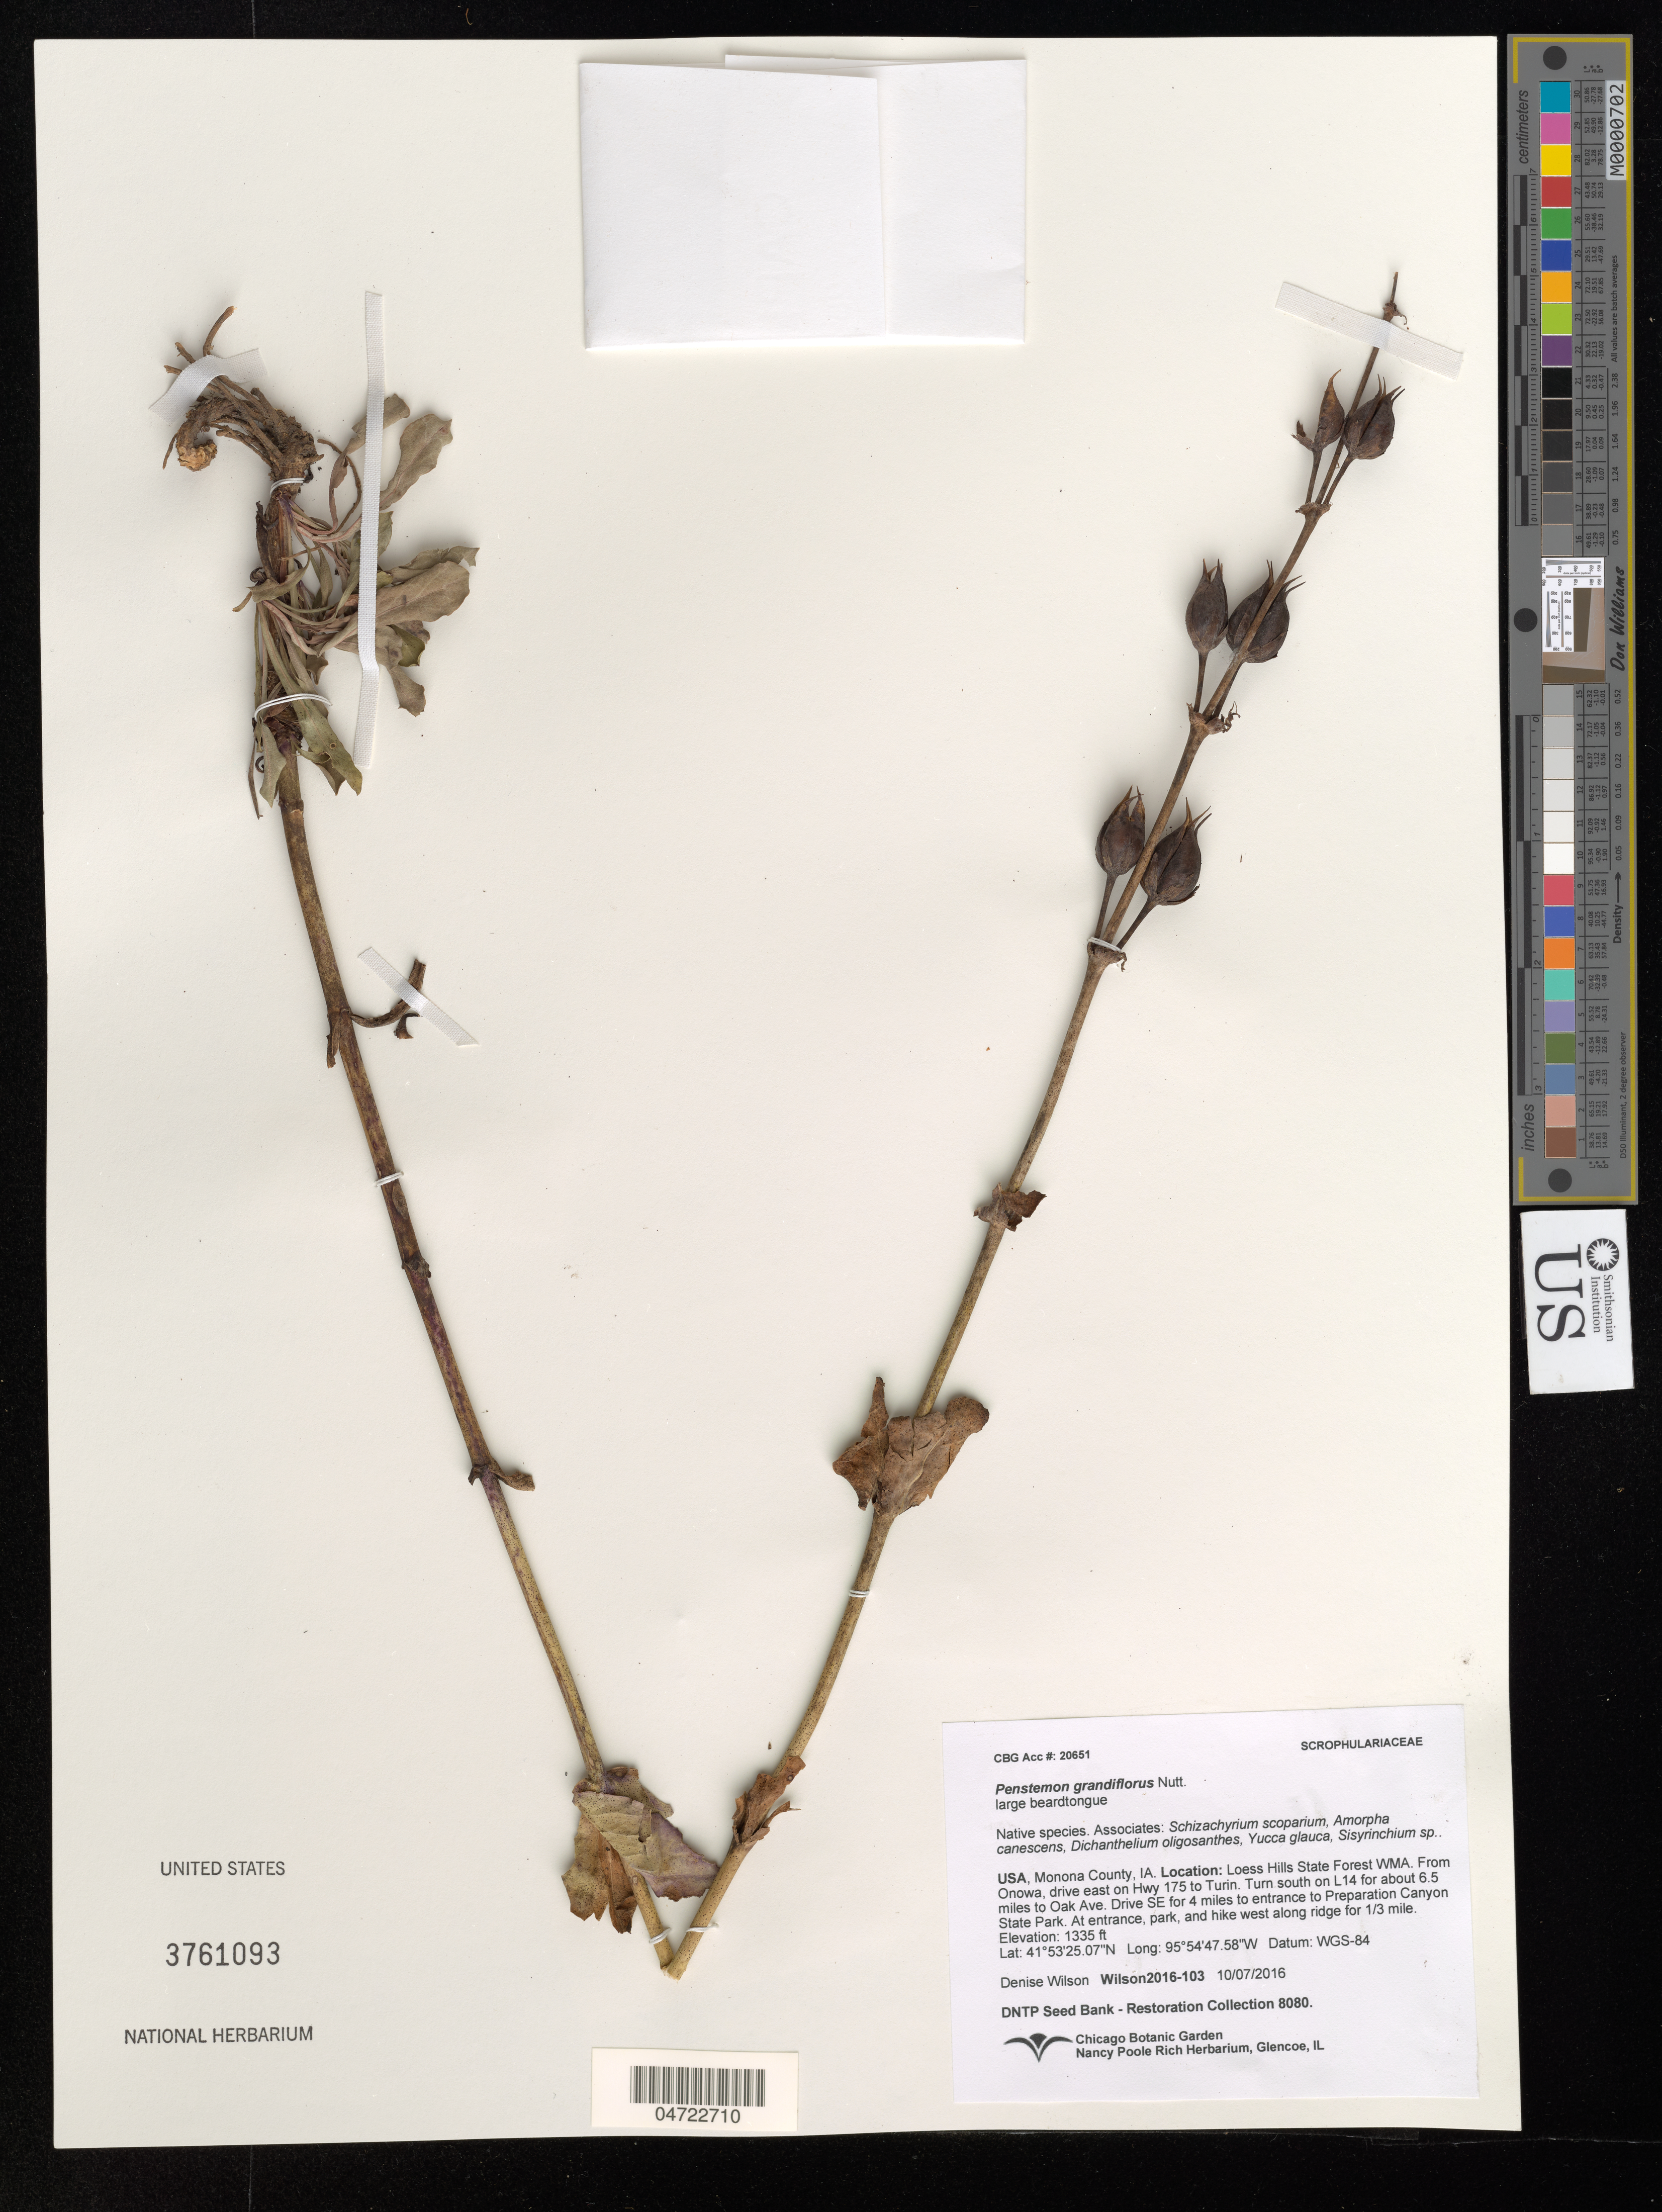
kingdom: Plantae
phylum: Tracheophyta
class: Magnoliopsida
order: Lamiales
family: Plantaginaceae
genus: Penstemon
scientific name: Penstemon grandiflorus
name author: Nutt.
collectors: D. Wilson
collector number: Wilson2016-103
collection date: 2016-10-07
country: United States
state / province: Iowa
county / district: Monona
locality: Monona County. Loess Hills State Forest WMA. From Onowa, drive east on Hwy 175 to Turin. Turn south on L 14 for about 6.5 miles to Oak Ave. Drive SE for 4 miles to entrance to Preparation Canyon State Park. At entrance, park, and hike west along ridge for 1/3 mile.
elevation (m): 407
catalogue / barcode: US 3761093